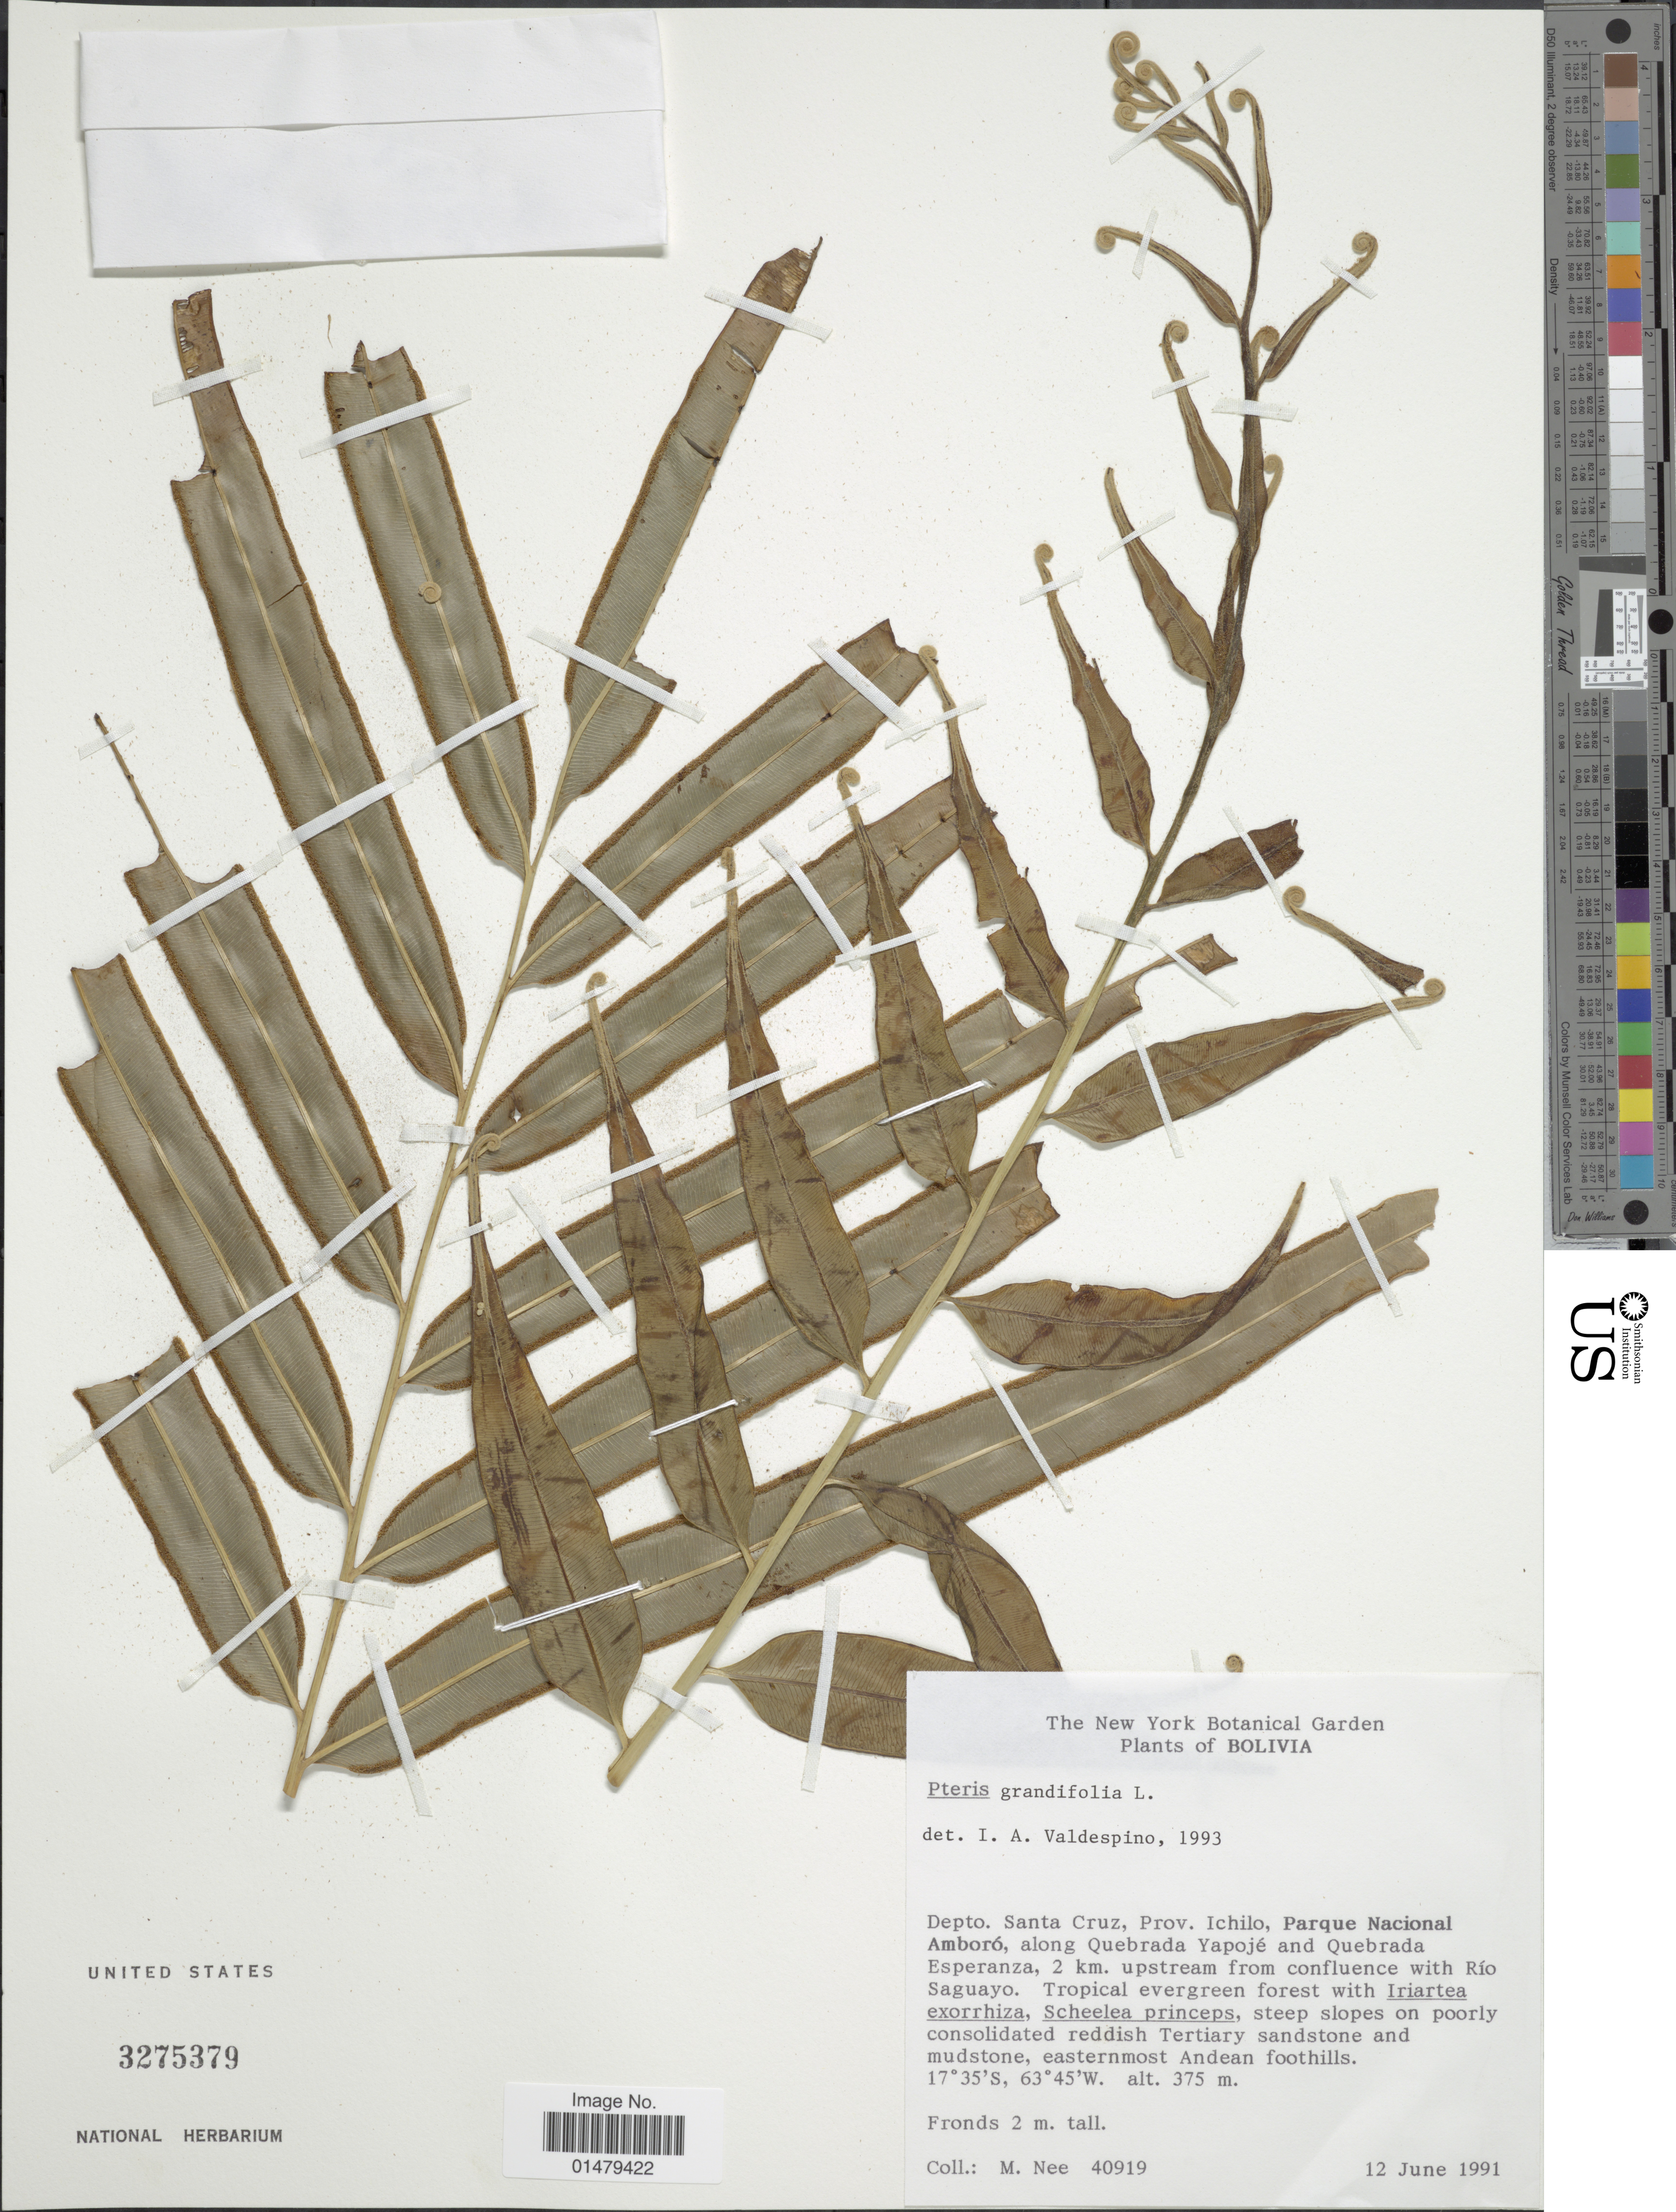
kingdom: Plantae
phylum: Tracheophyta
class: Polypodiopsida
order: Polypodiales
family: Pteridaceae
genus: Pteris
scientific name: Pteris grandifolia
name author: L.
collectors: M. Nee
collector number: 40919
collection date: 1991-06-12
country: Bolivia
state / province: Santa Cruz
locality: Depto. Santa Cruz, Prov. Ichilo, Parque Nacional Amboro, along Quebrada Yapoje and Quebrada Esperanza, 2 km. upstream from confluence with Rio Saguayo.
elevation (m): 375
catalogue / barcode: US 3275379